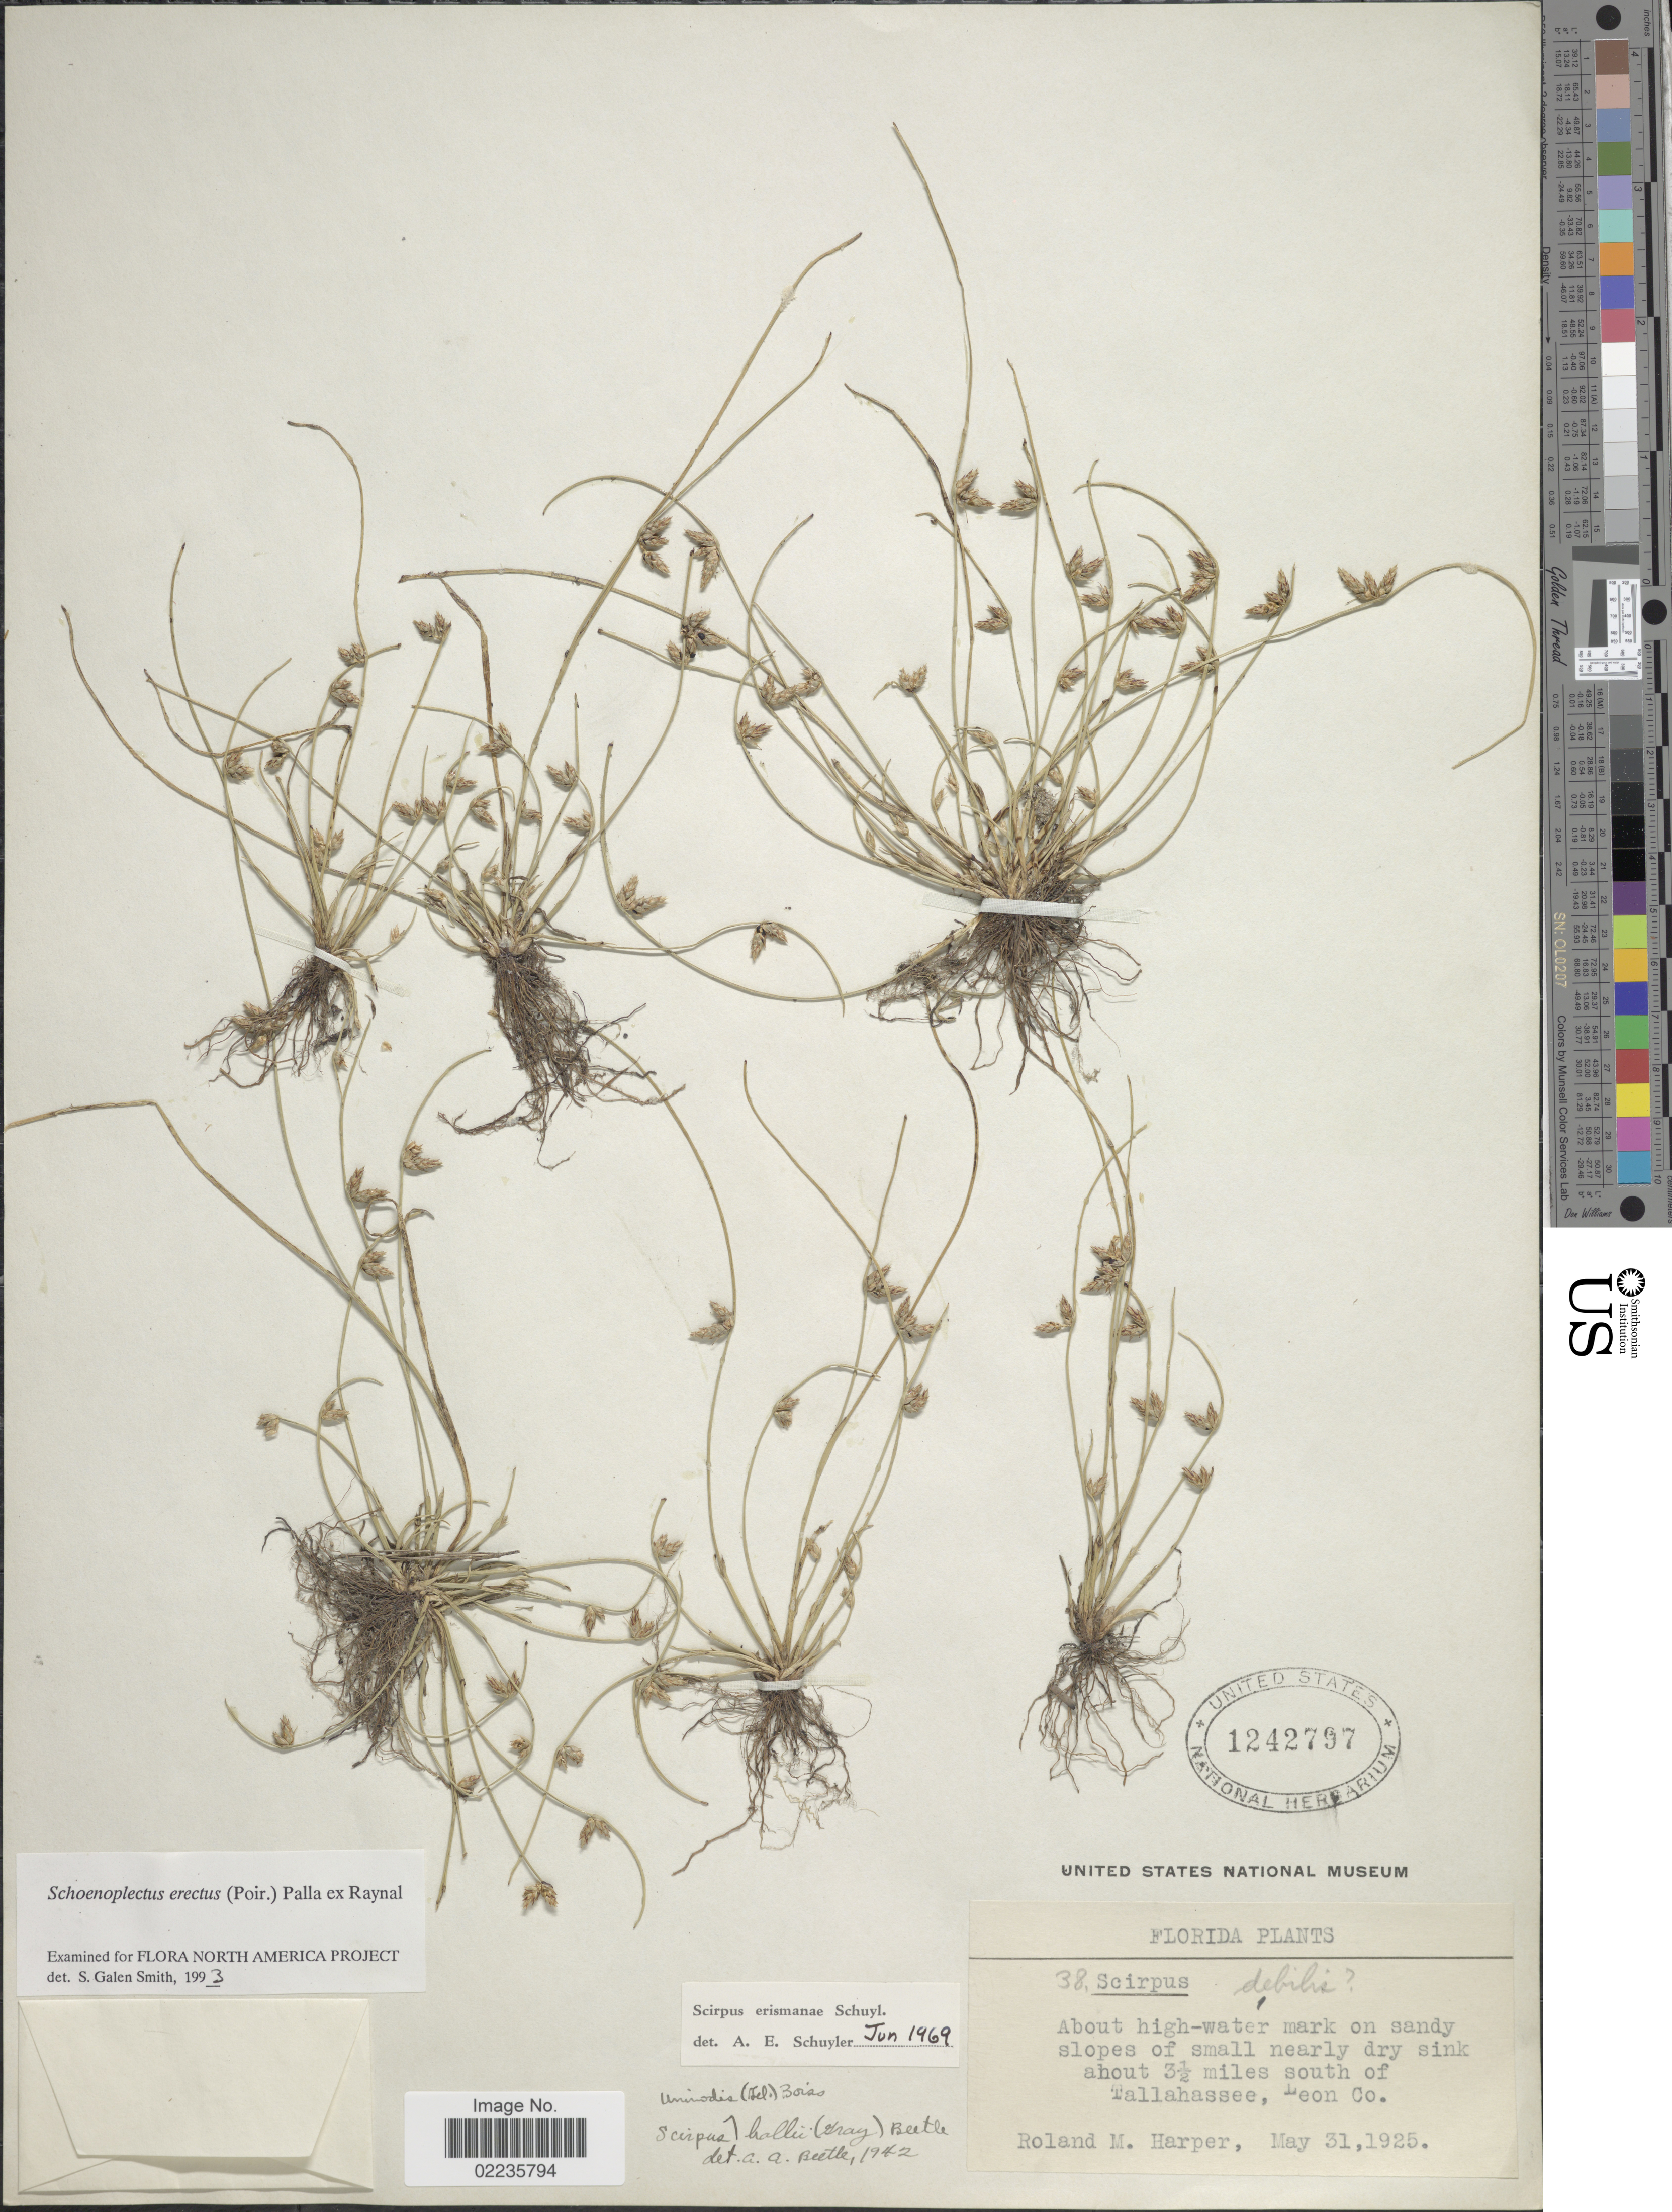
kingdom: Plantae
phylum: Tracheophyta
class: Liliopsida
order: Poales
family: Cyperaceae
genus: Schoenoplectus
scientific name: Schoenoplectus erectus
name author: (Poir.) Palla ex J. Raynal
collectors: R. M. Harper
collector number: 38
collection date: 1925-05-31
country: United States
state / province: Florida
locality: About high-water mark on sandy slopes of small nearly dry sink about 3 1/2 miles south of Tallahassee, Leon Co.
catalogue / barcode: US 1242797